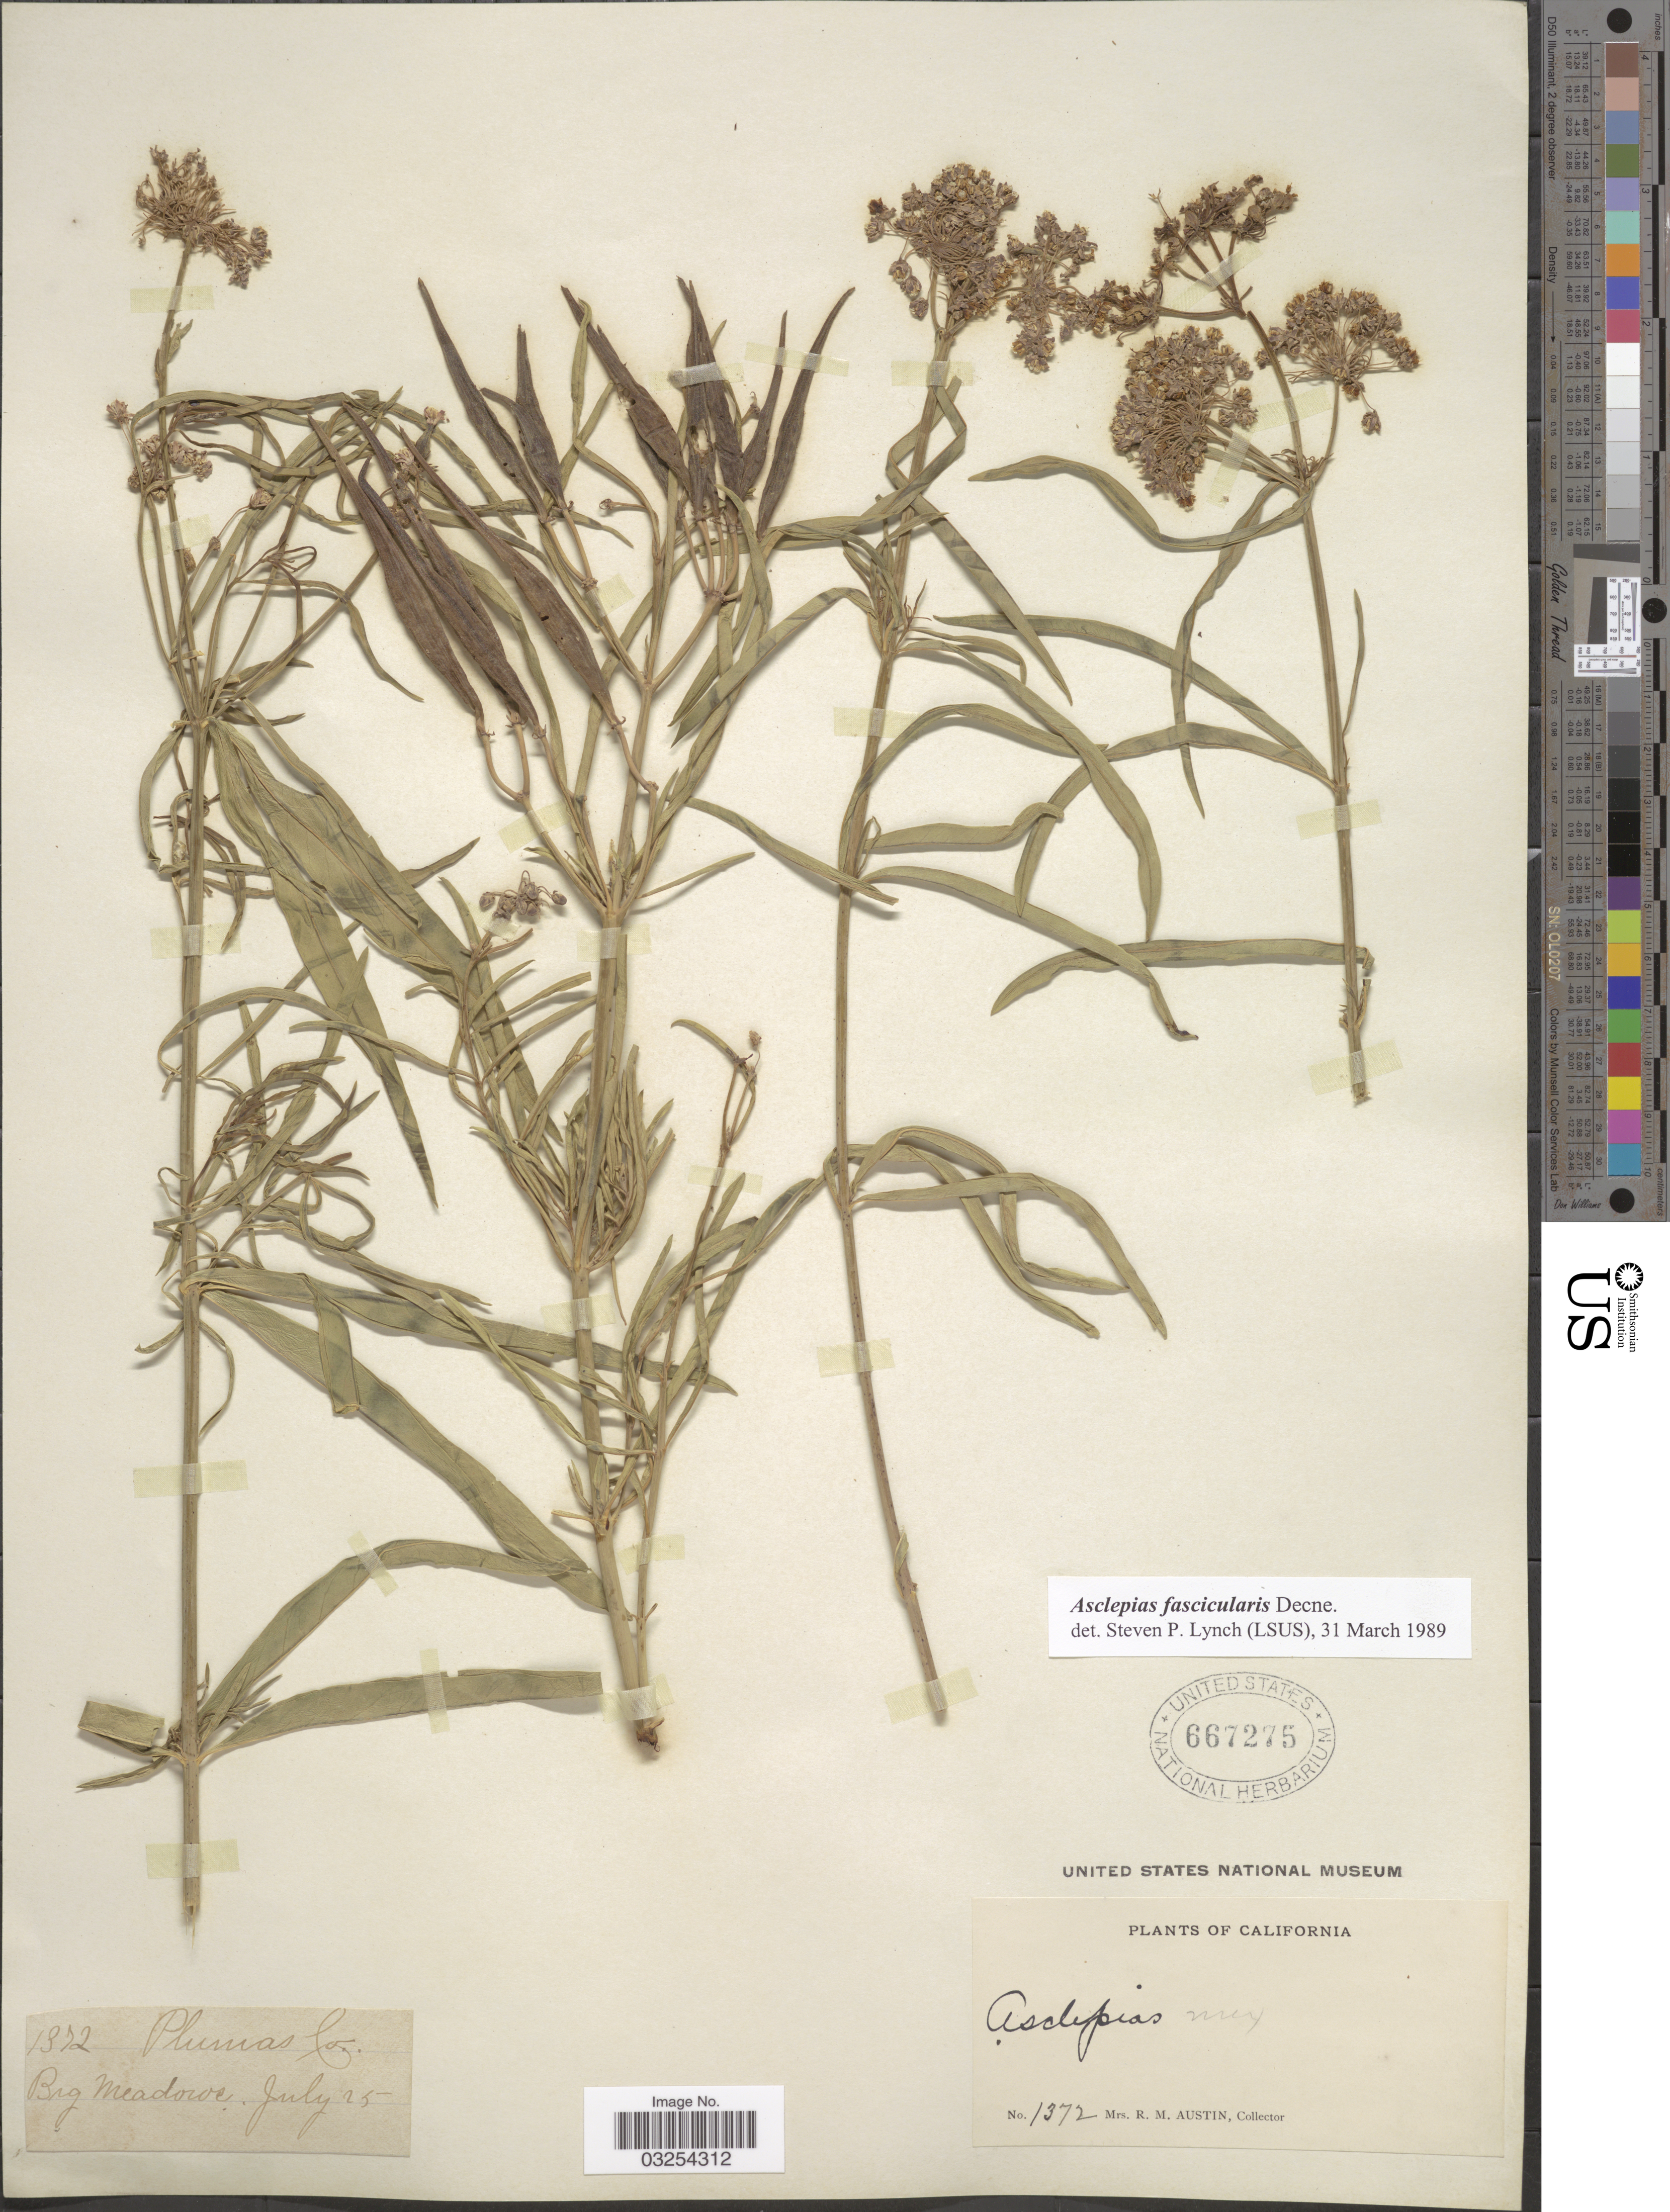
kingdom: Plantae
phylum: Tracheophyta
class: Magnoliopsida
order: Gentianales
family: Apocynaceae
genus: Asclepias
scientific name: Asclepias fascicularis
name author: Decne.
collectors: R. Austin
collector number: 1372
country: United States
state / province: California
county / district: Plumas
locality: Plumas Co. Big Meadows.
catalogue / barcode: US 667275